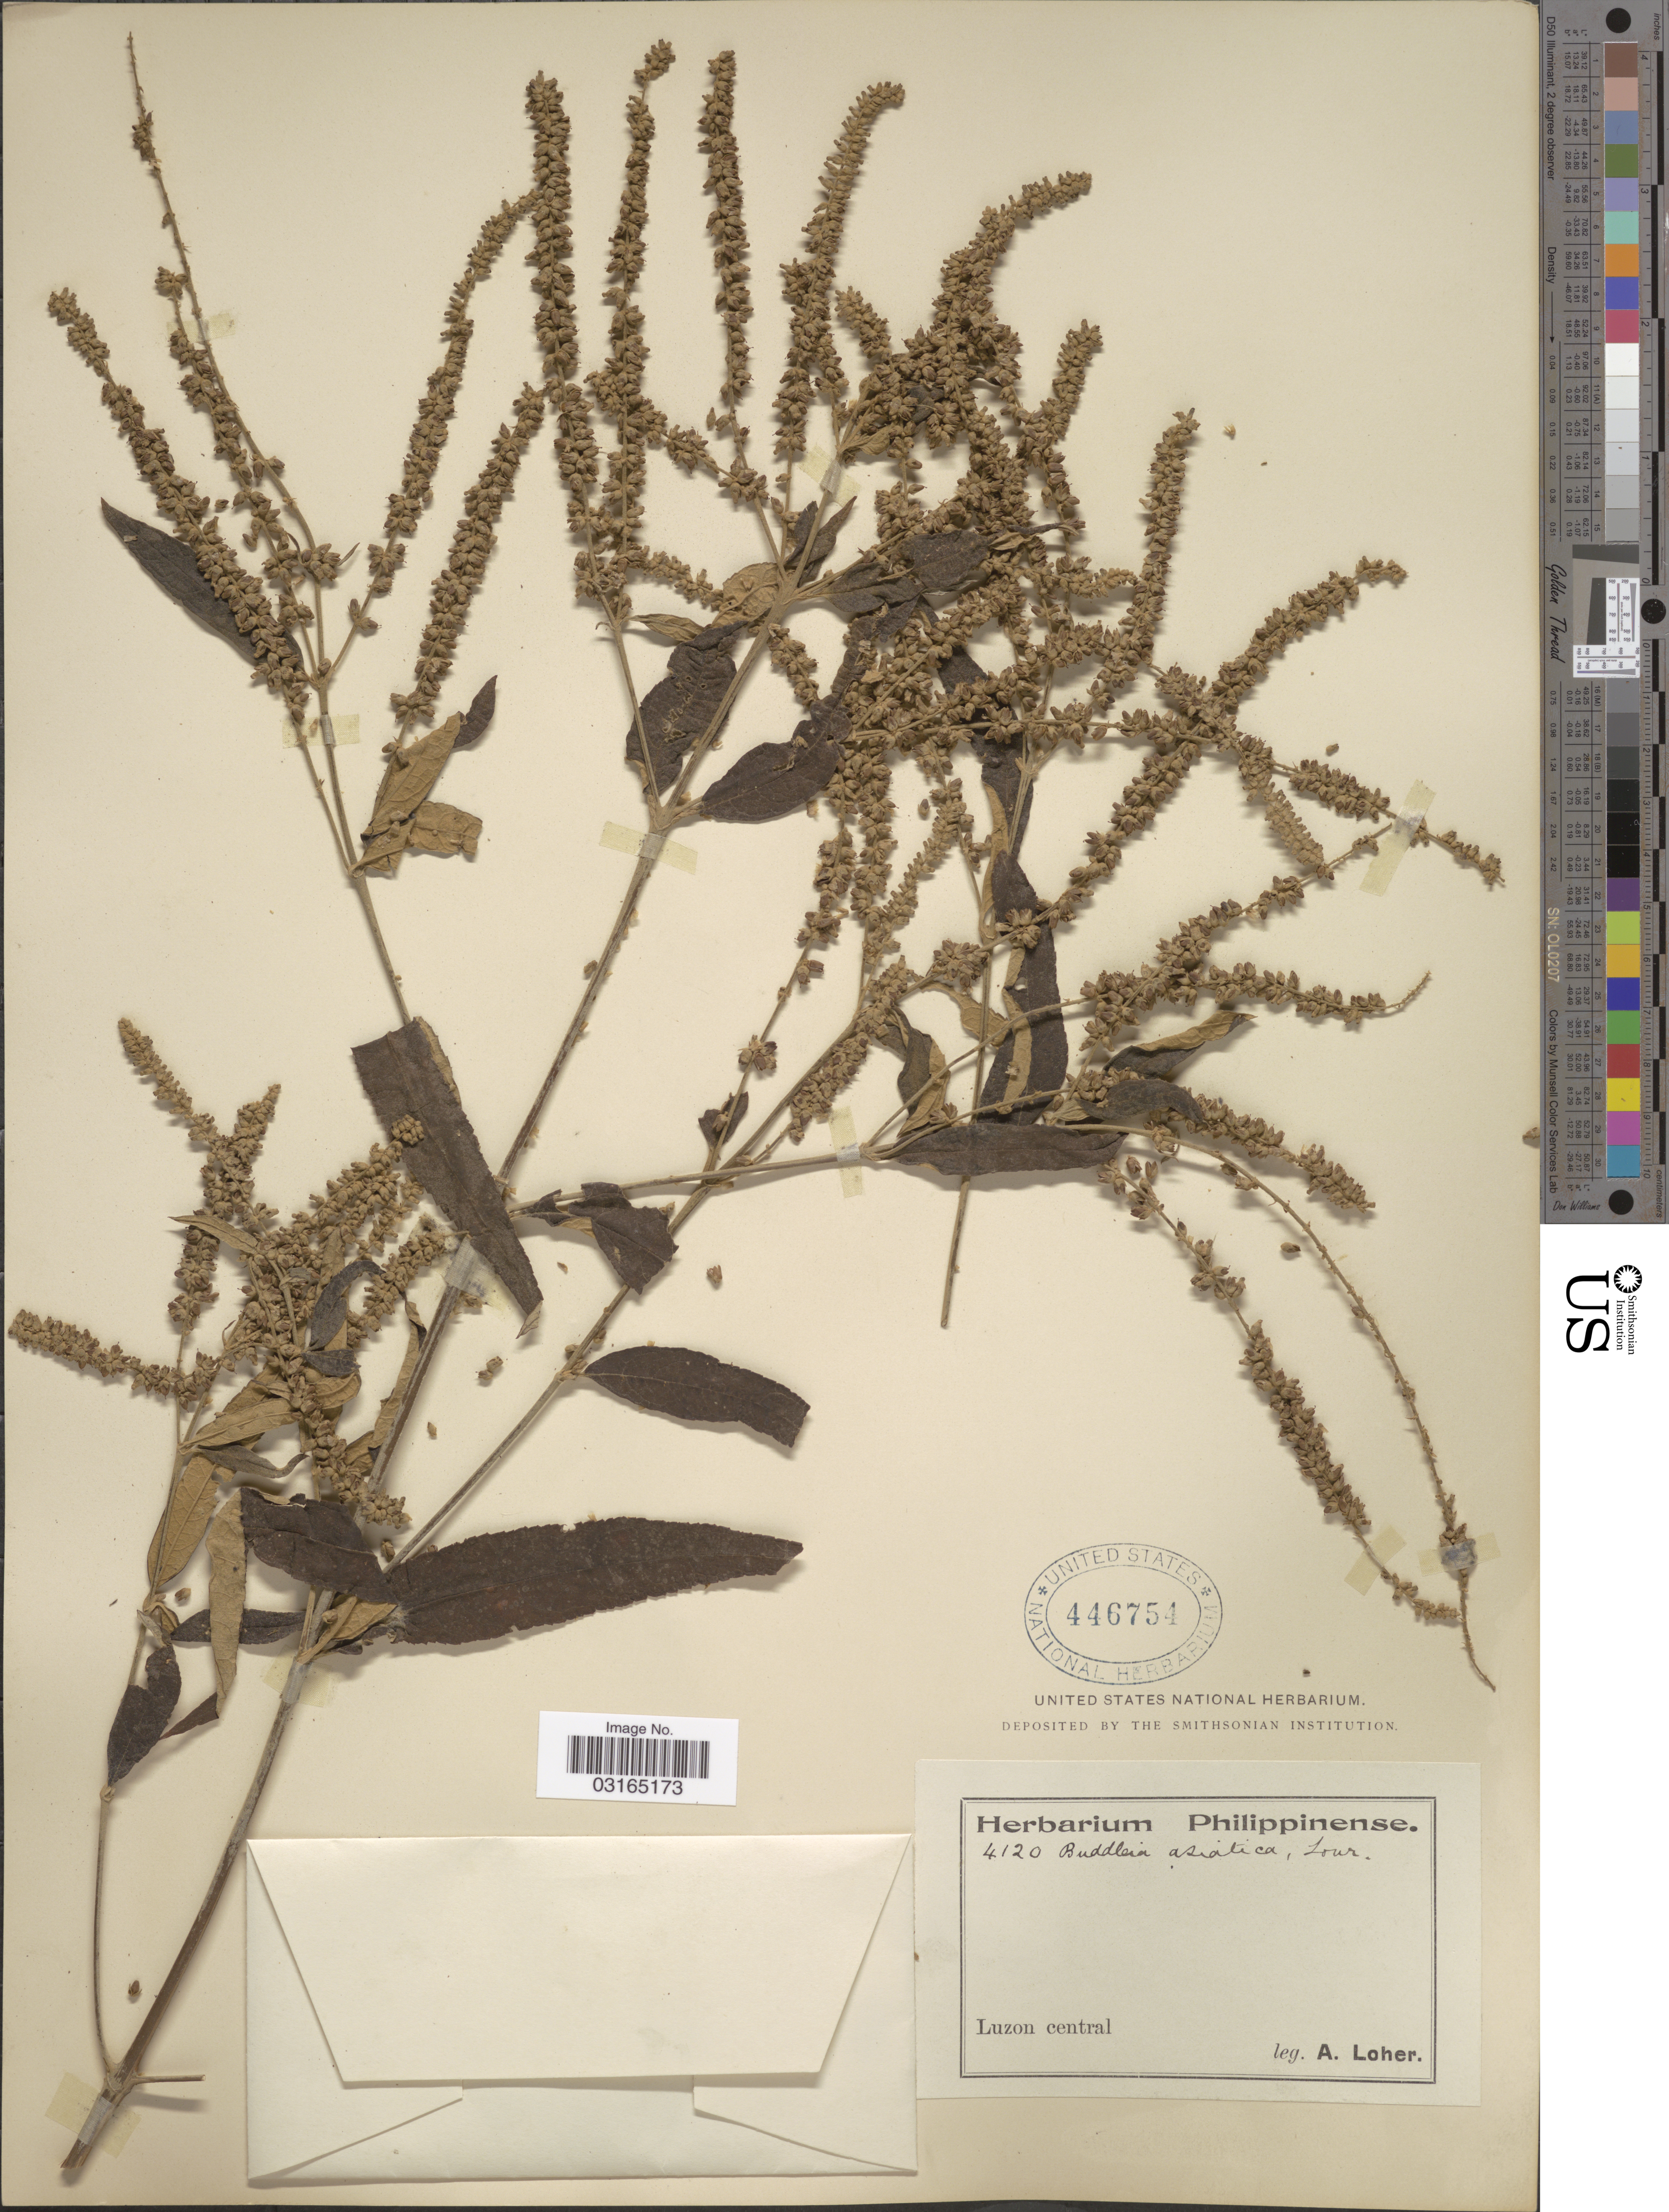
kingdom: Plantae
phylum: Tracheophyta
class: Magnoliopsida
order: Lamiales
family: Scrophulariaceae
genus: Buddleja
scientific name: Buddleja asiatica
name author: Lour.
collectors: A. Loher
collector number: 4120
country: Philippines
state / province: Central Luzon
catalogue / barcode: US 446754